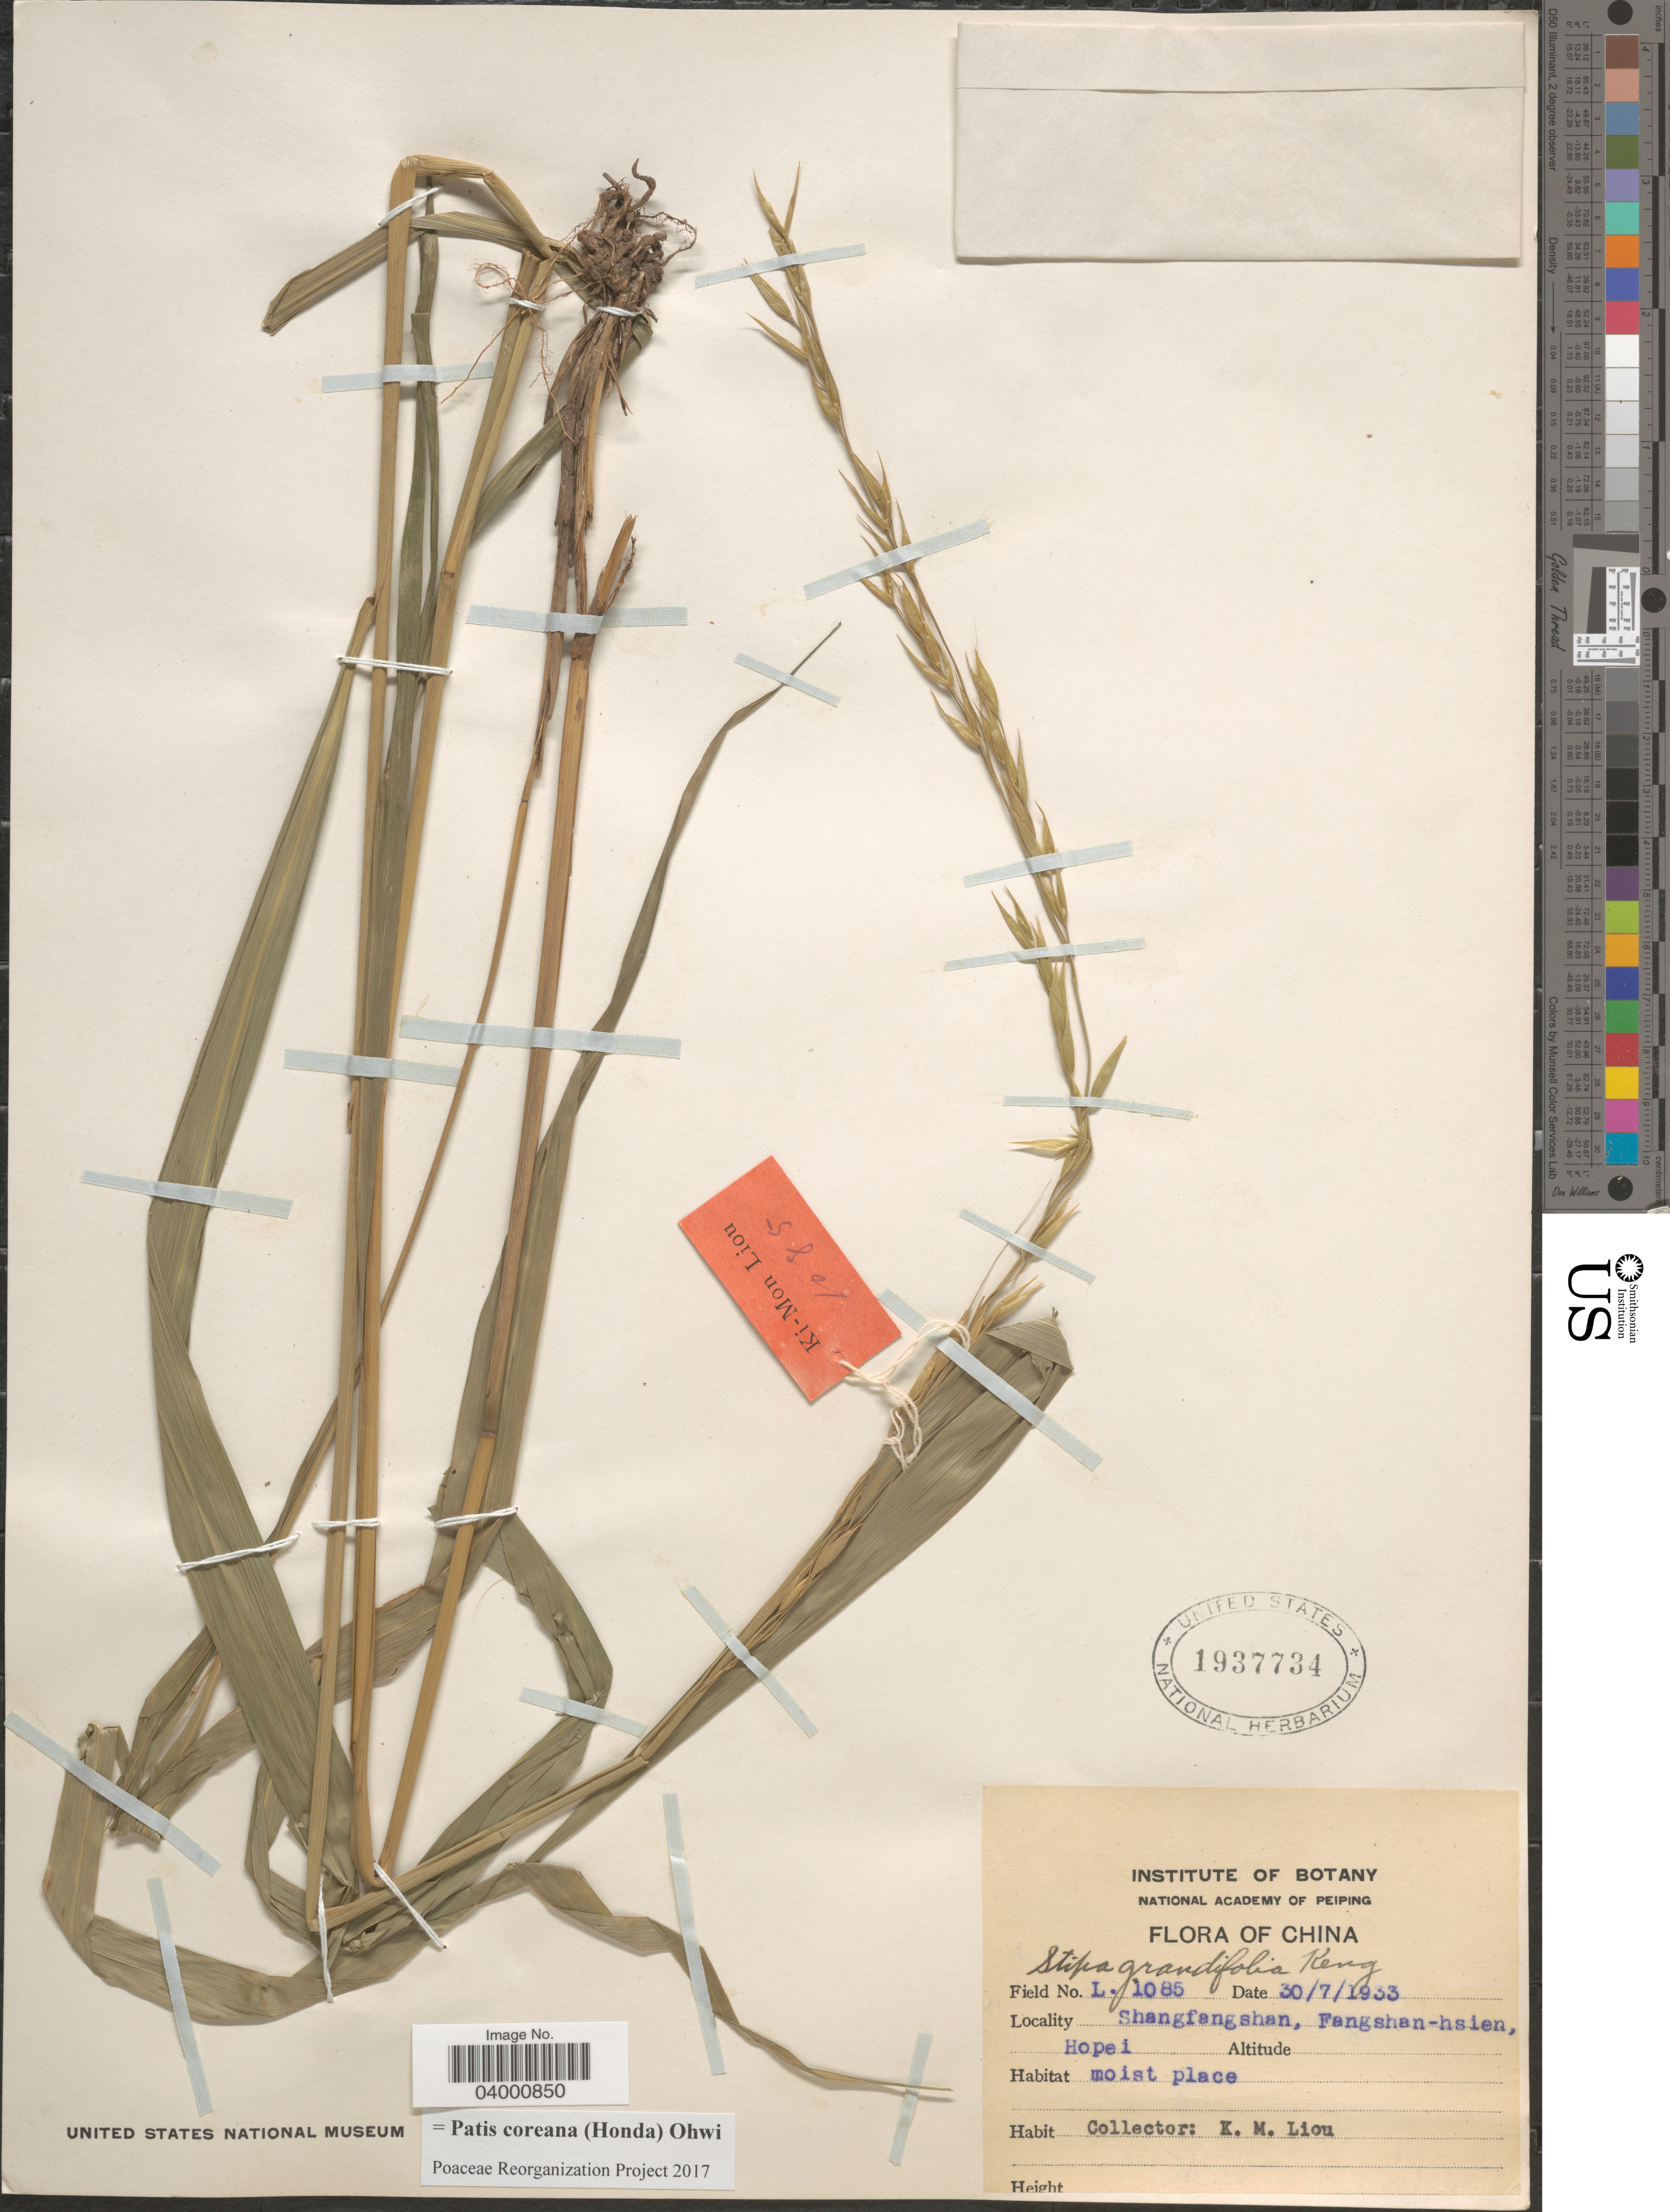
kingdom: Plantae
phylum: Tracheophyta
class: Liliopsida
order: Poales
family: Poaceae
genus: Patis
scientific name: Patis coreana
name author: (Honda) Ohwi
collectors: K. M. Liou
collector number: L1085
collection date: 1933-07-30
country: China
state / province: Hebei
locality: Shangfanshan, Fangshan-hsien, Hopei.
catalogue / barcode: US 1937734